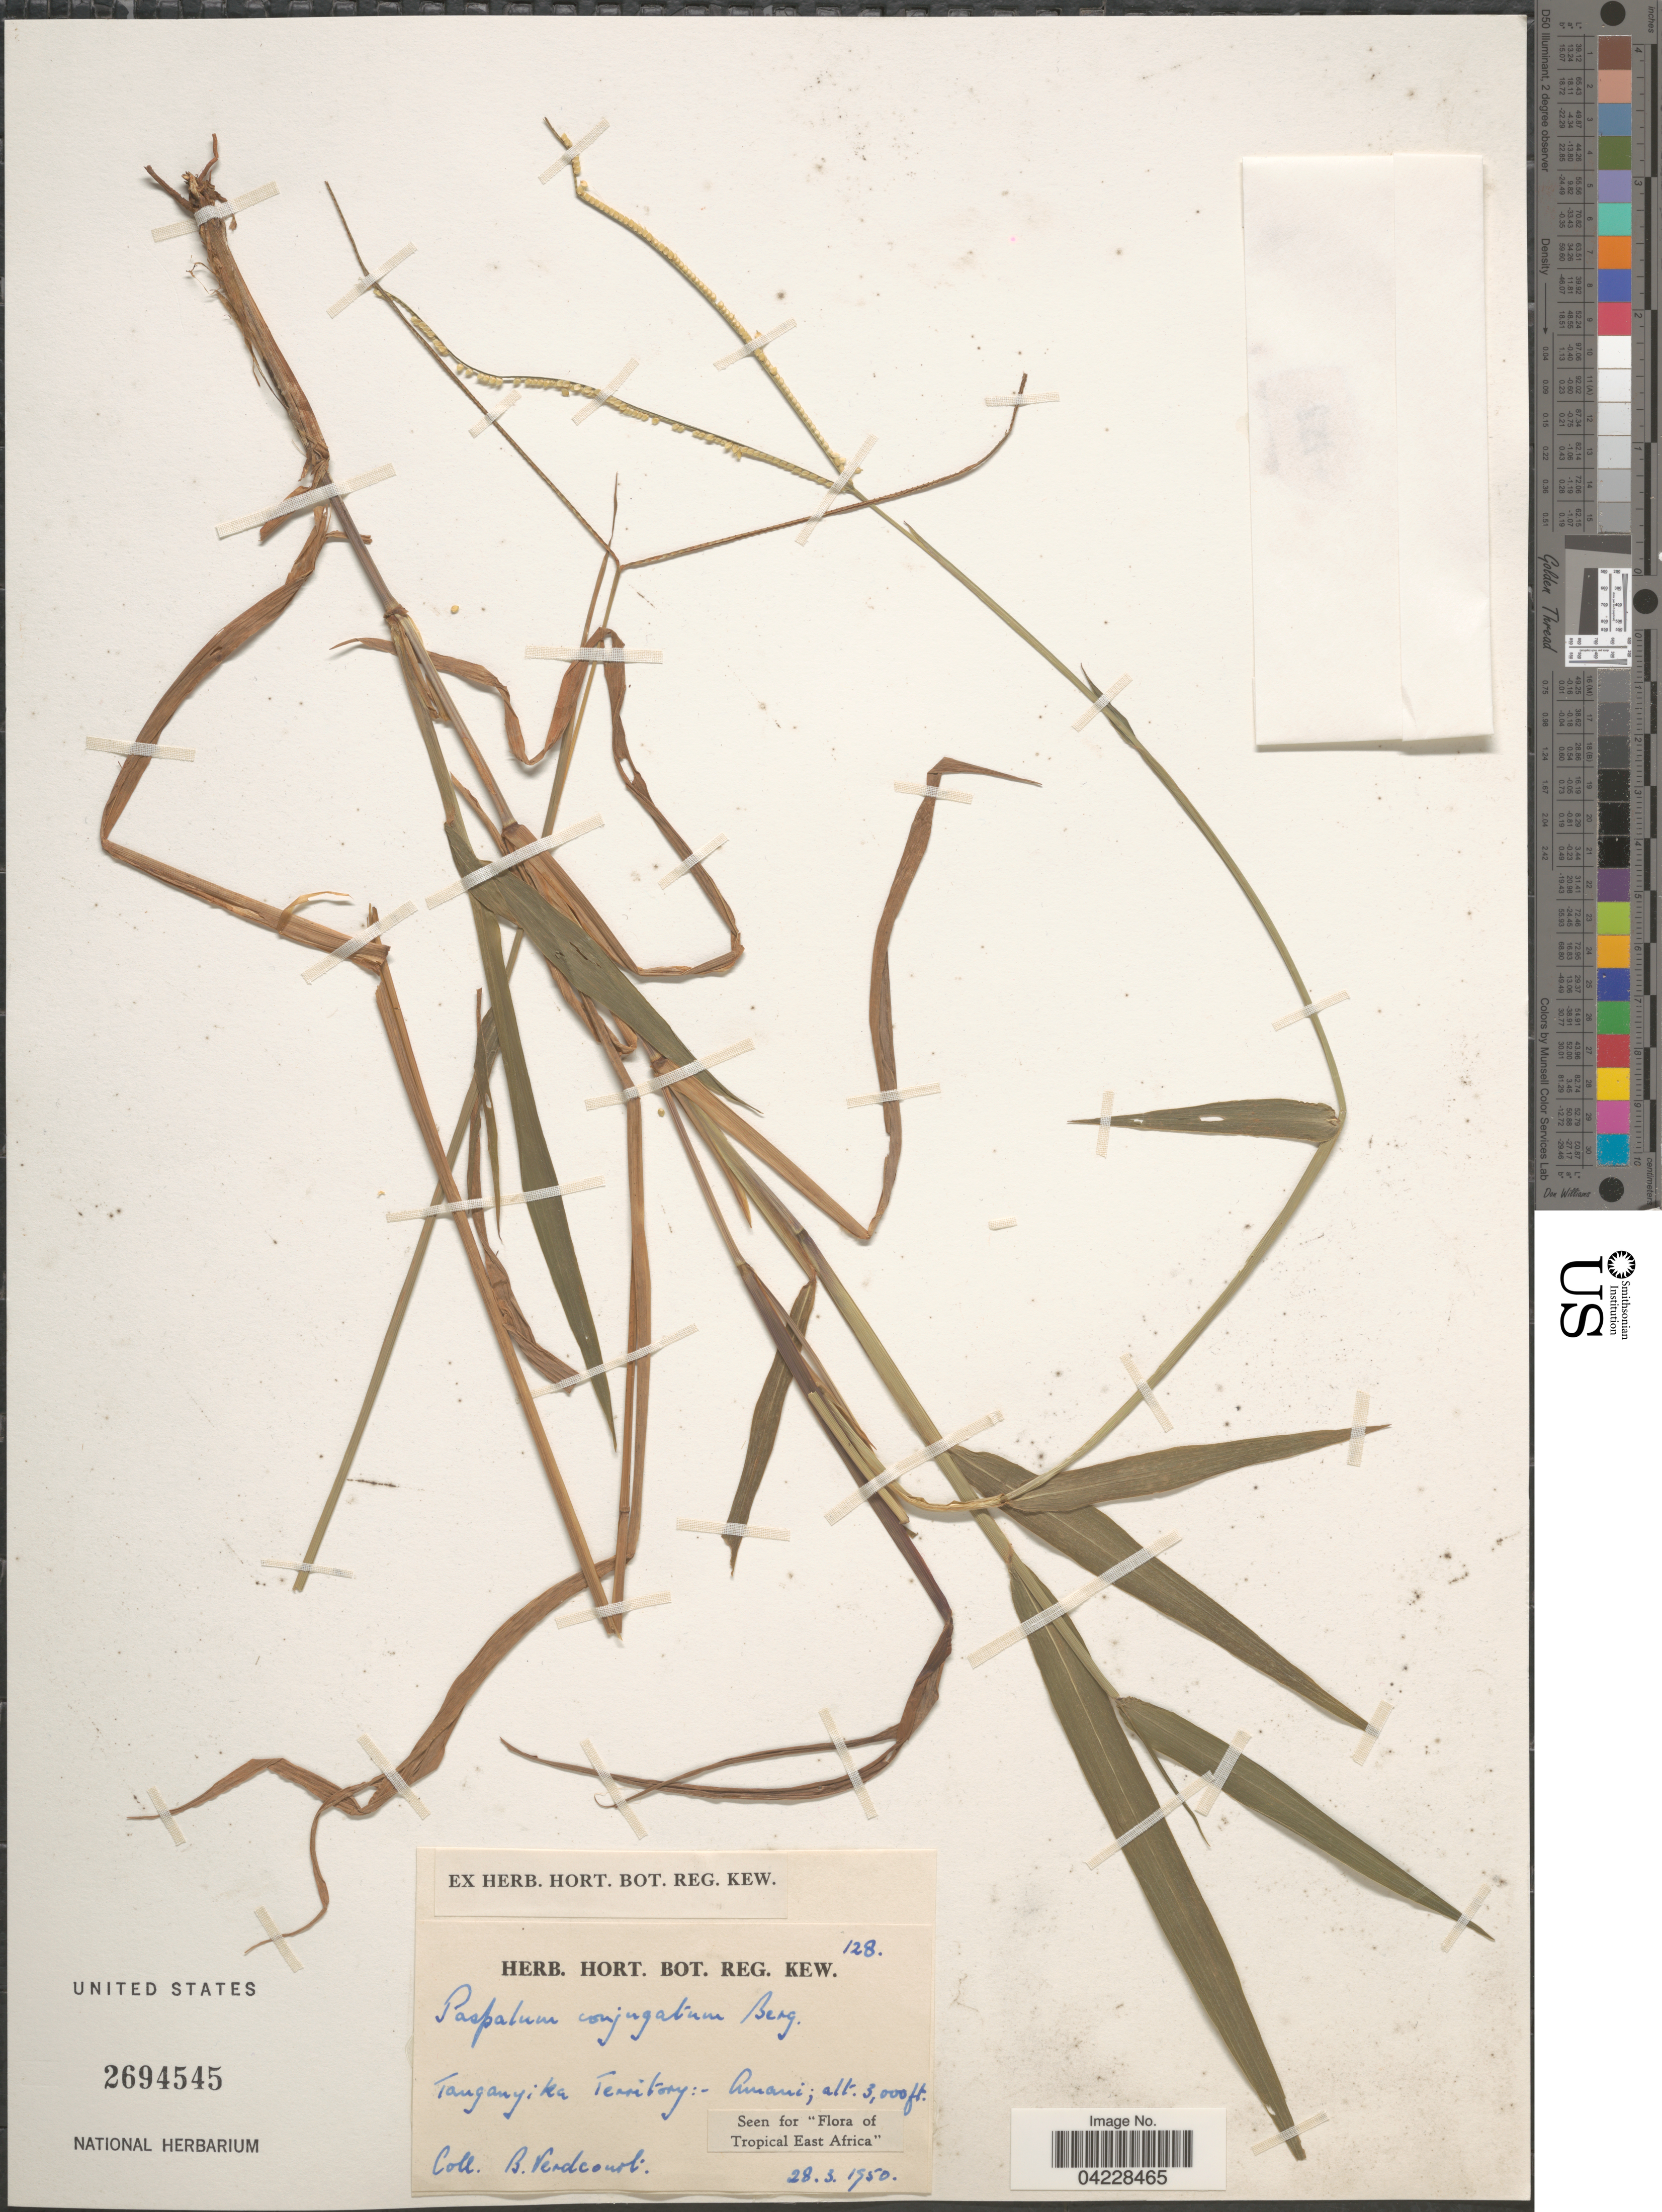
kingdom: Plantae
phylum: Tracheophyta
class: Liliopsida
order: Poales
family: Poaceae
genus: Paspalum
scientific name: Paspalum conjugatum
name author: P.J. Bergius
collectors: B. Verdcourt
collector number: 128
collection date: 1950-03-28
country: Tanzania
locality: Tanganyika Territory:- Amani.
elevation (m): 914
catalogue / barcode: US 2694545